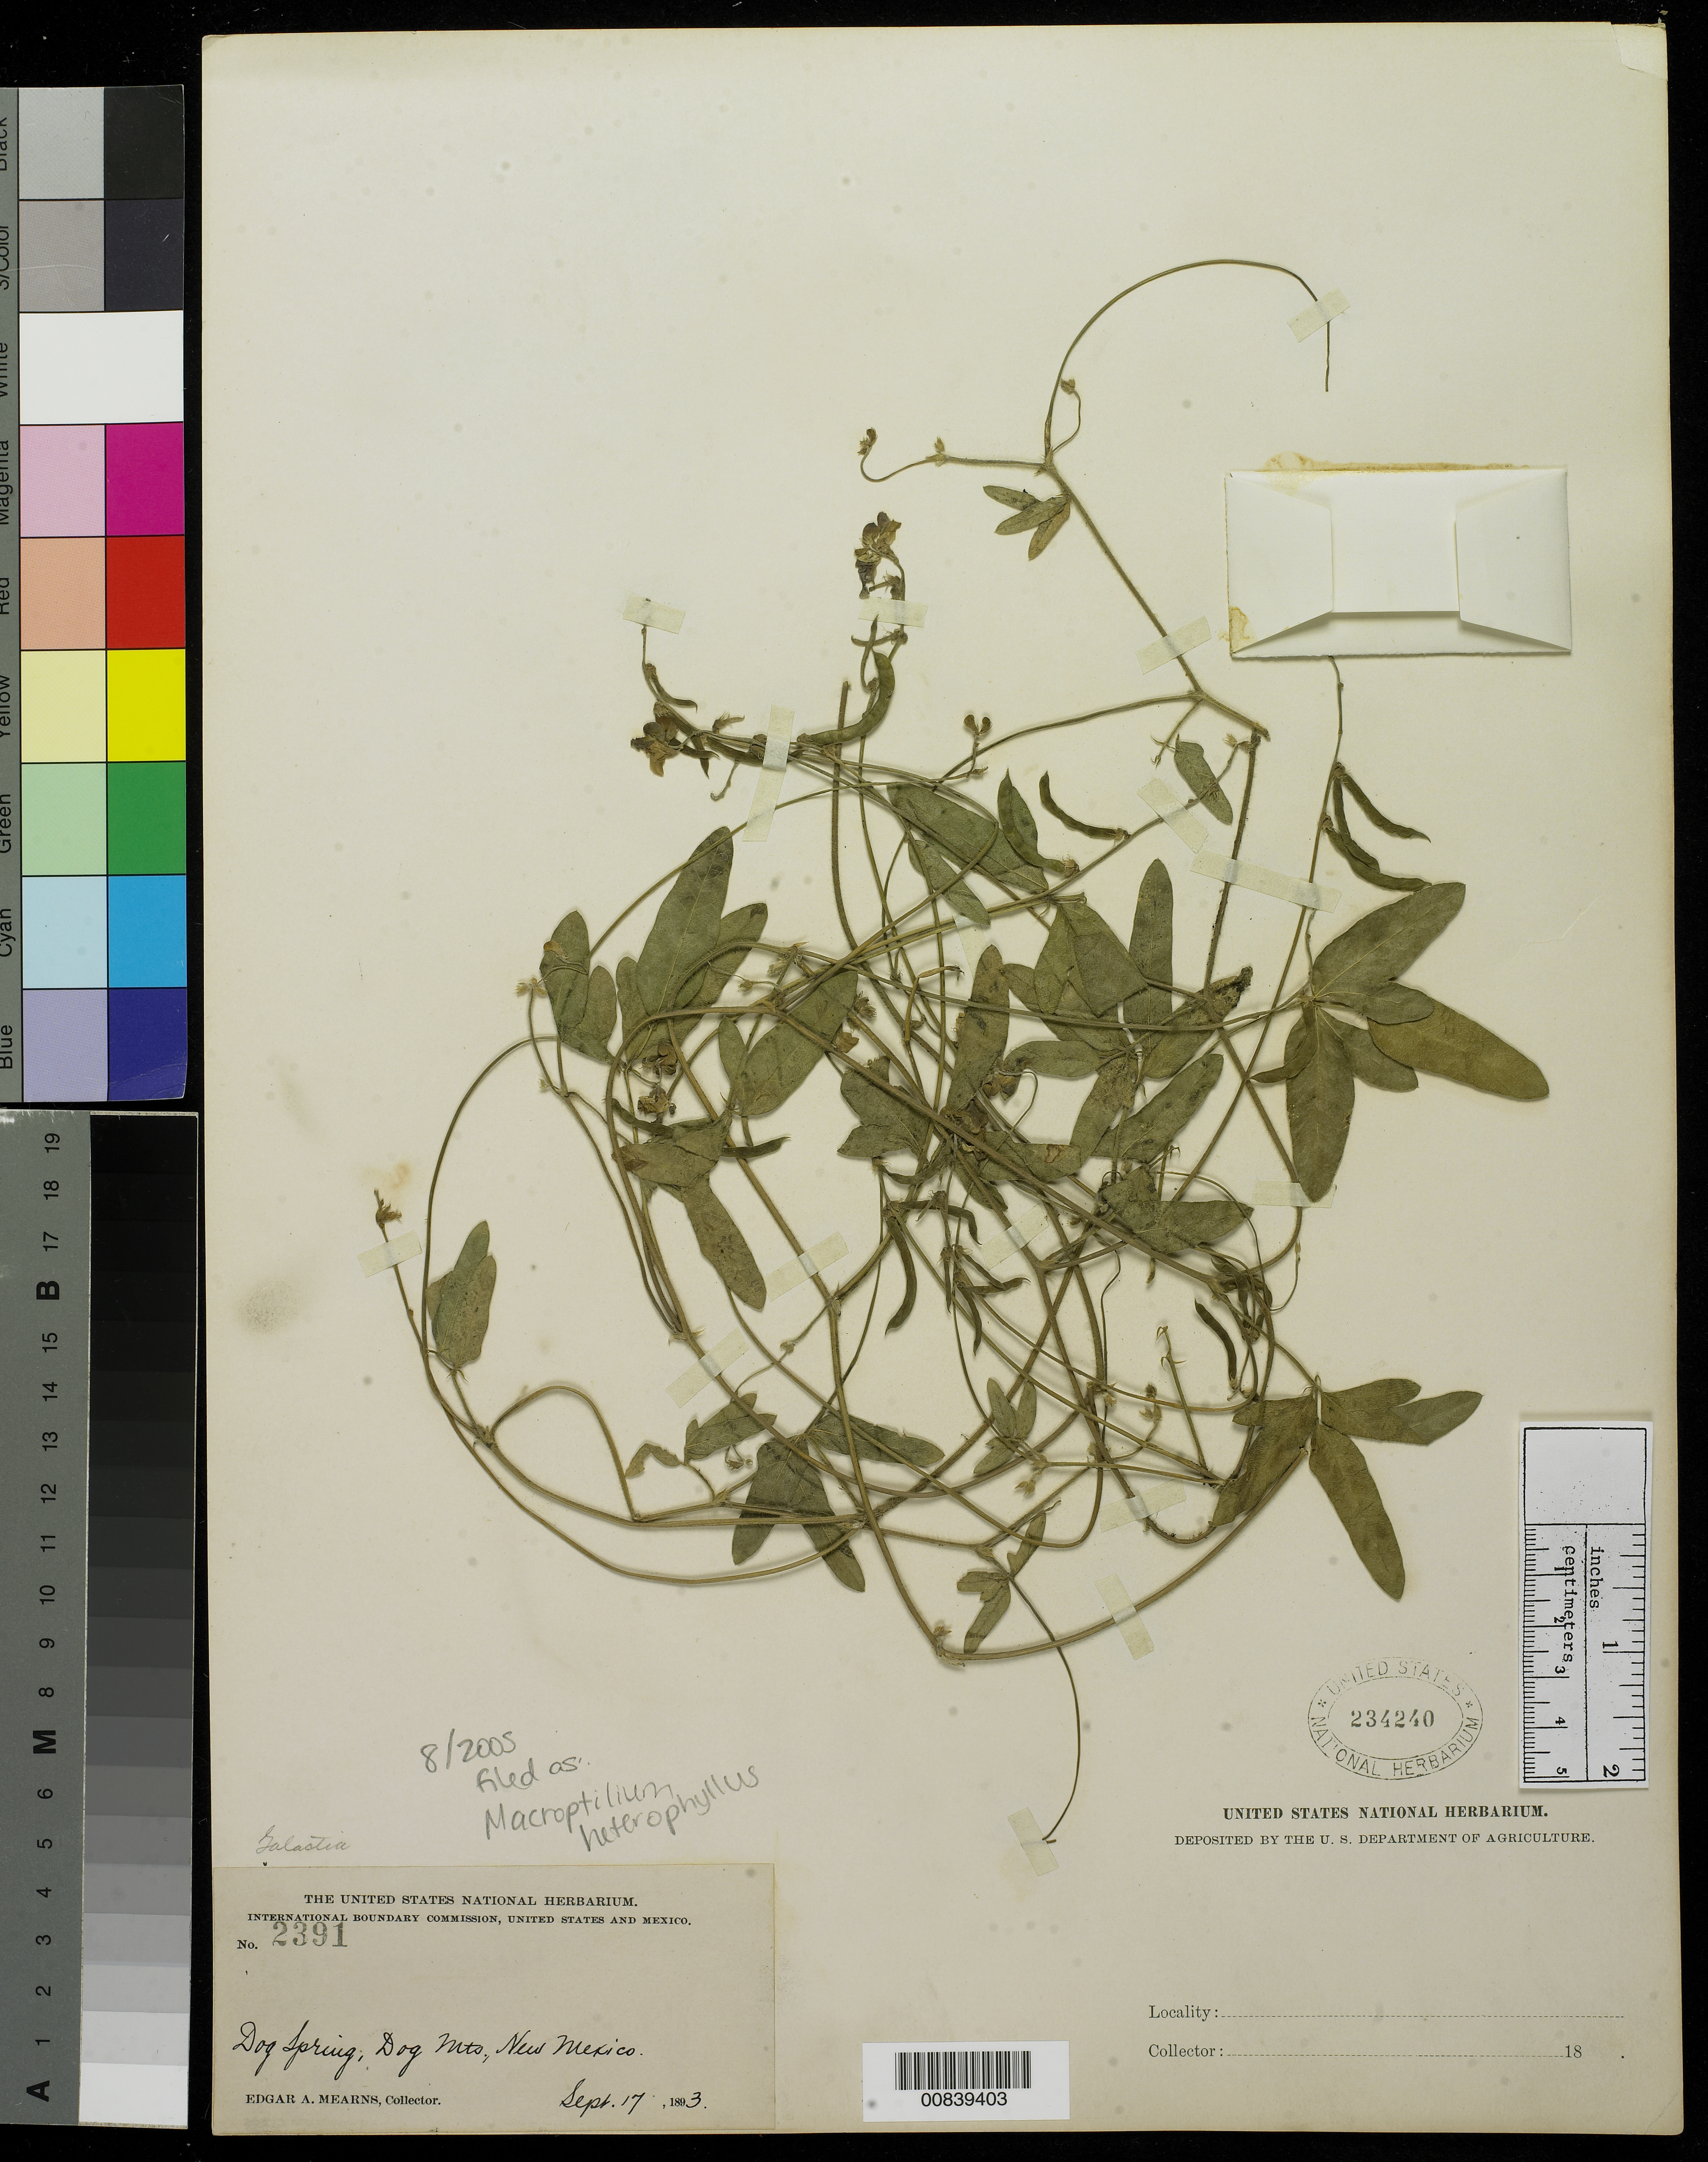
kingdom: Plantae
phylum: Tracheophyta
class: Magnoliopsida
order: Fabales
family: Fabaceae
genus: Macroptilium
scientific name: Macroptilium heterophyllum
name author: (Willd.) Maréchal & Baudet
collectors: E. A. Mearns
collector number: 2391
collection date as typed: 17 Sep 1893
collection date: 1893-09-17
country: United States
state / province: New Mexico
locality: Dog Spring, Dog Mts., New Mexico.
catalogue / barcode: US 234240